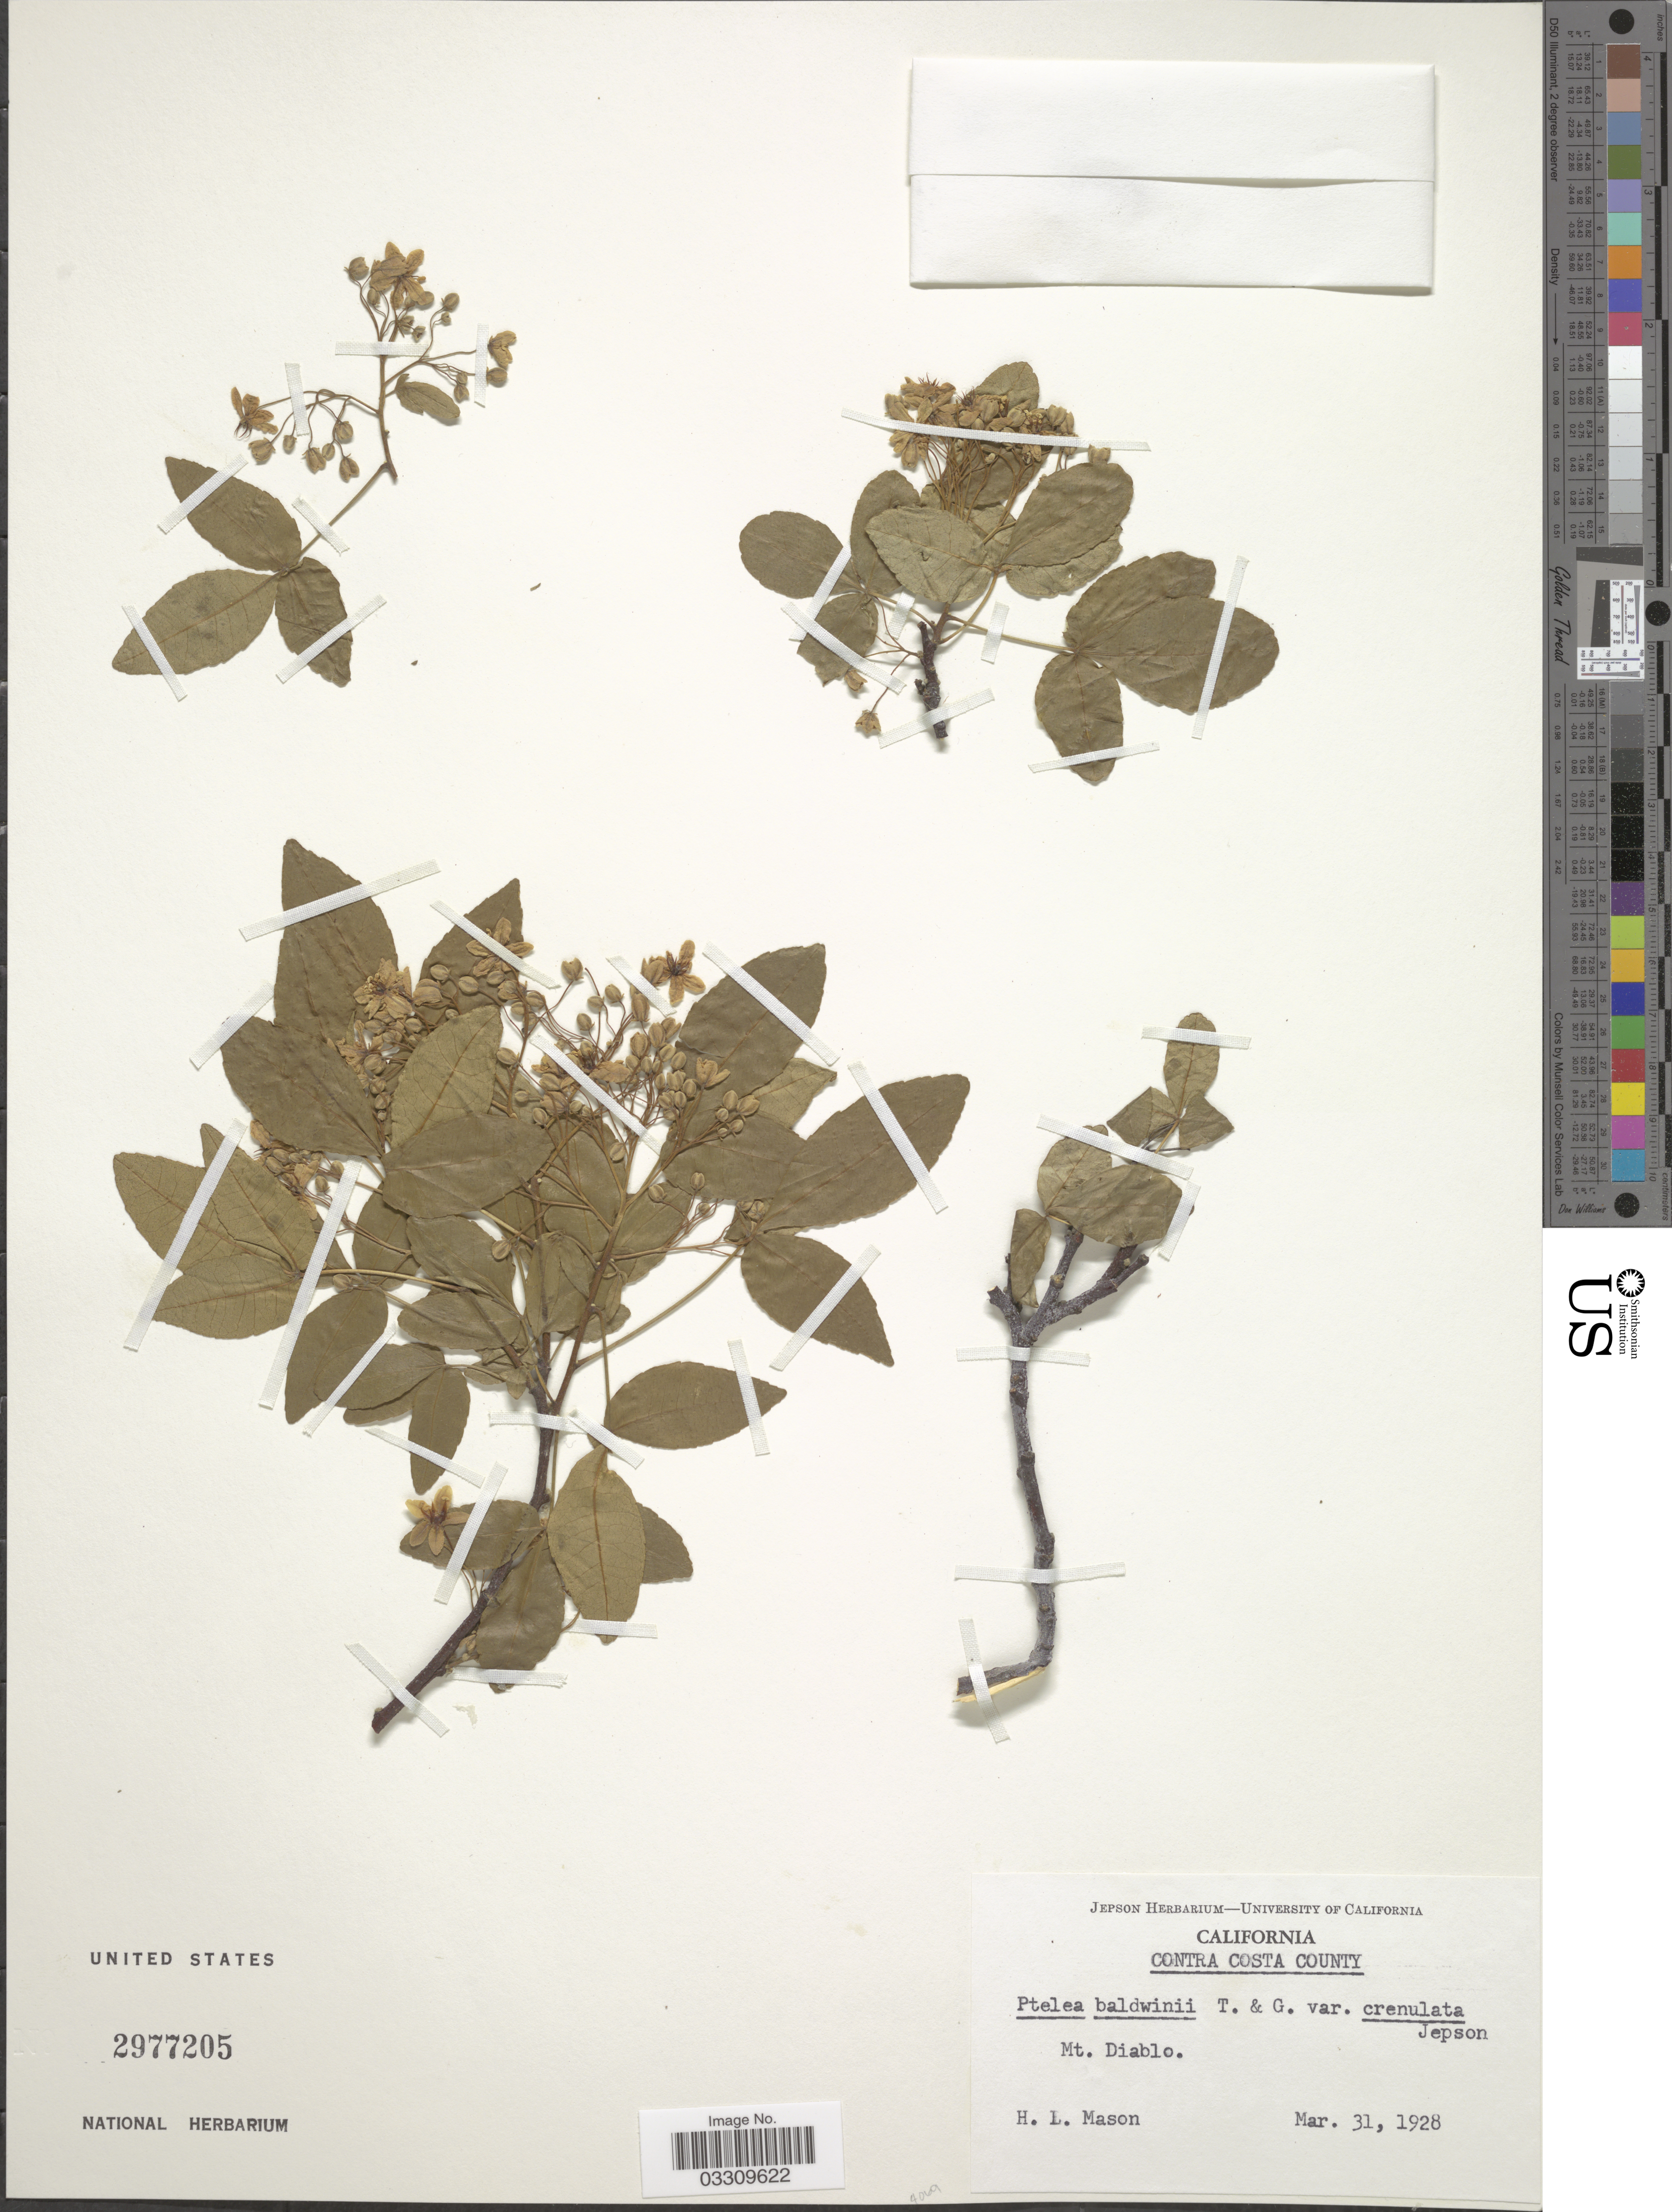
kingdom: Plantae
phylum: Tracheophyta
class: Magnoliopsida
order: Sapindales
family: Rutaceae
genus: Ptelea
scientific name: Ptelea crenulata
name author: Greene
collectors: H. L. Mason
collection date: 1928-03-31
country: United States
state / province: California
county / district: Contra Costa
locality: Contra Costa County, Mt. Diablo.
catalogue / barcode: US 2977205